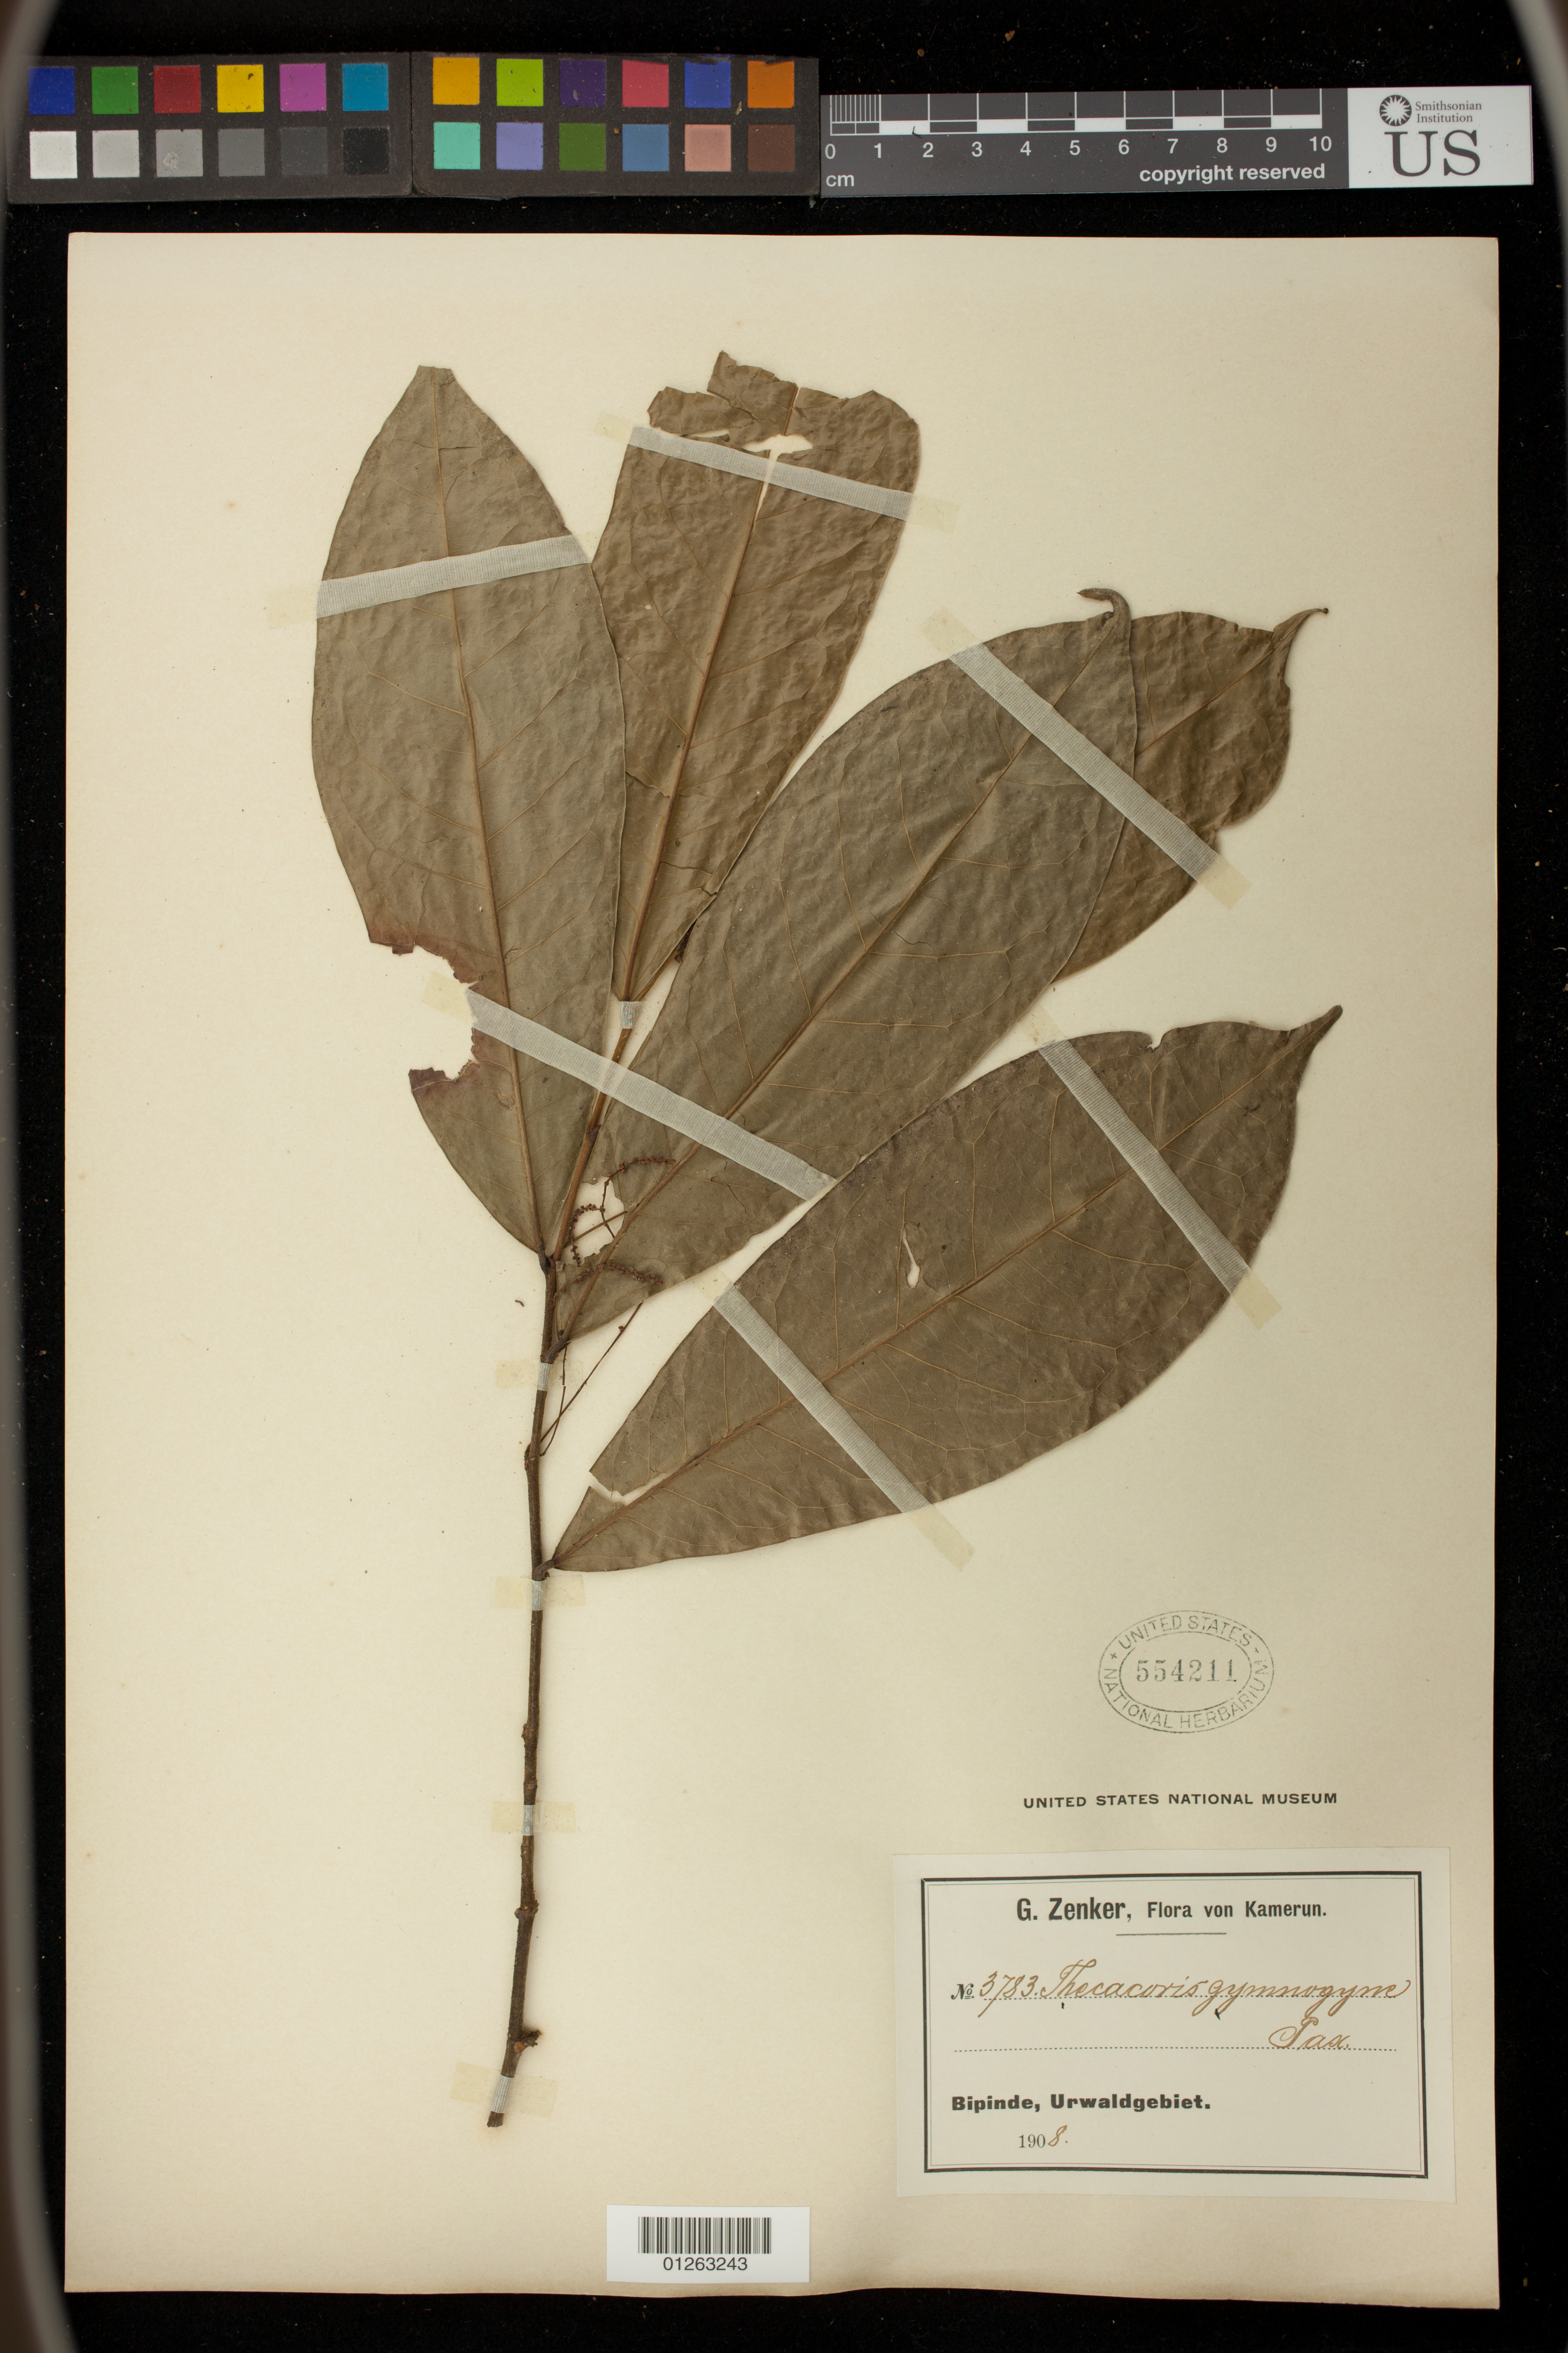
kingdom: Plantae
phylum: Tracheophyta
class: Magnoliopsida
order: Malpighiales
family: Phyllanthaceae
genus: Thecacoris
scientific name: Thecacoris gymnogyne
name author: Pax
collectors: G. A. Zenker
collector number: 3783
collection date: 1908-01-01/1908-12-31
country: Cameroon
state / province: Sud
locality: Bipinde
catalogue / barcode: US 554211